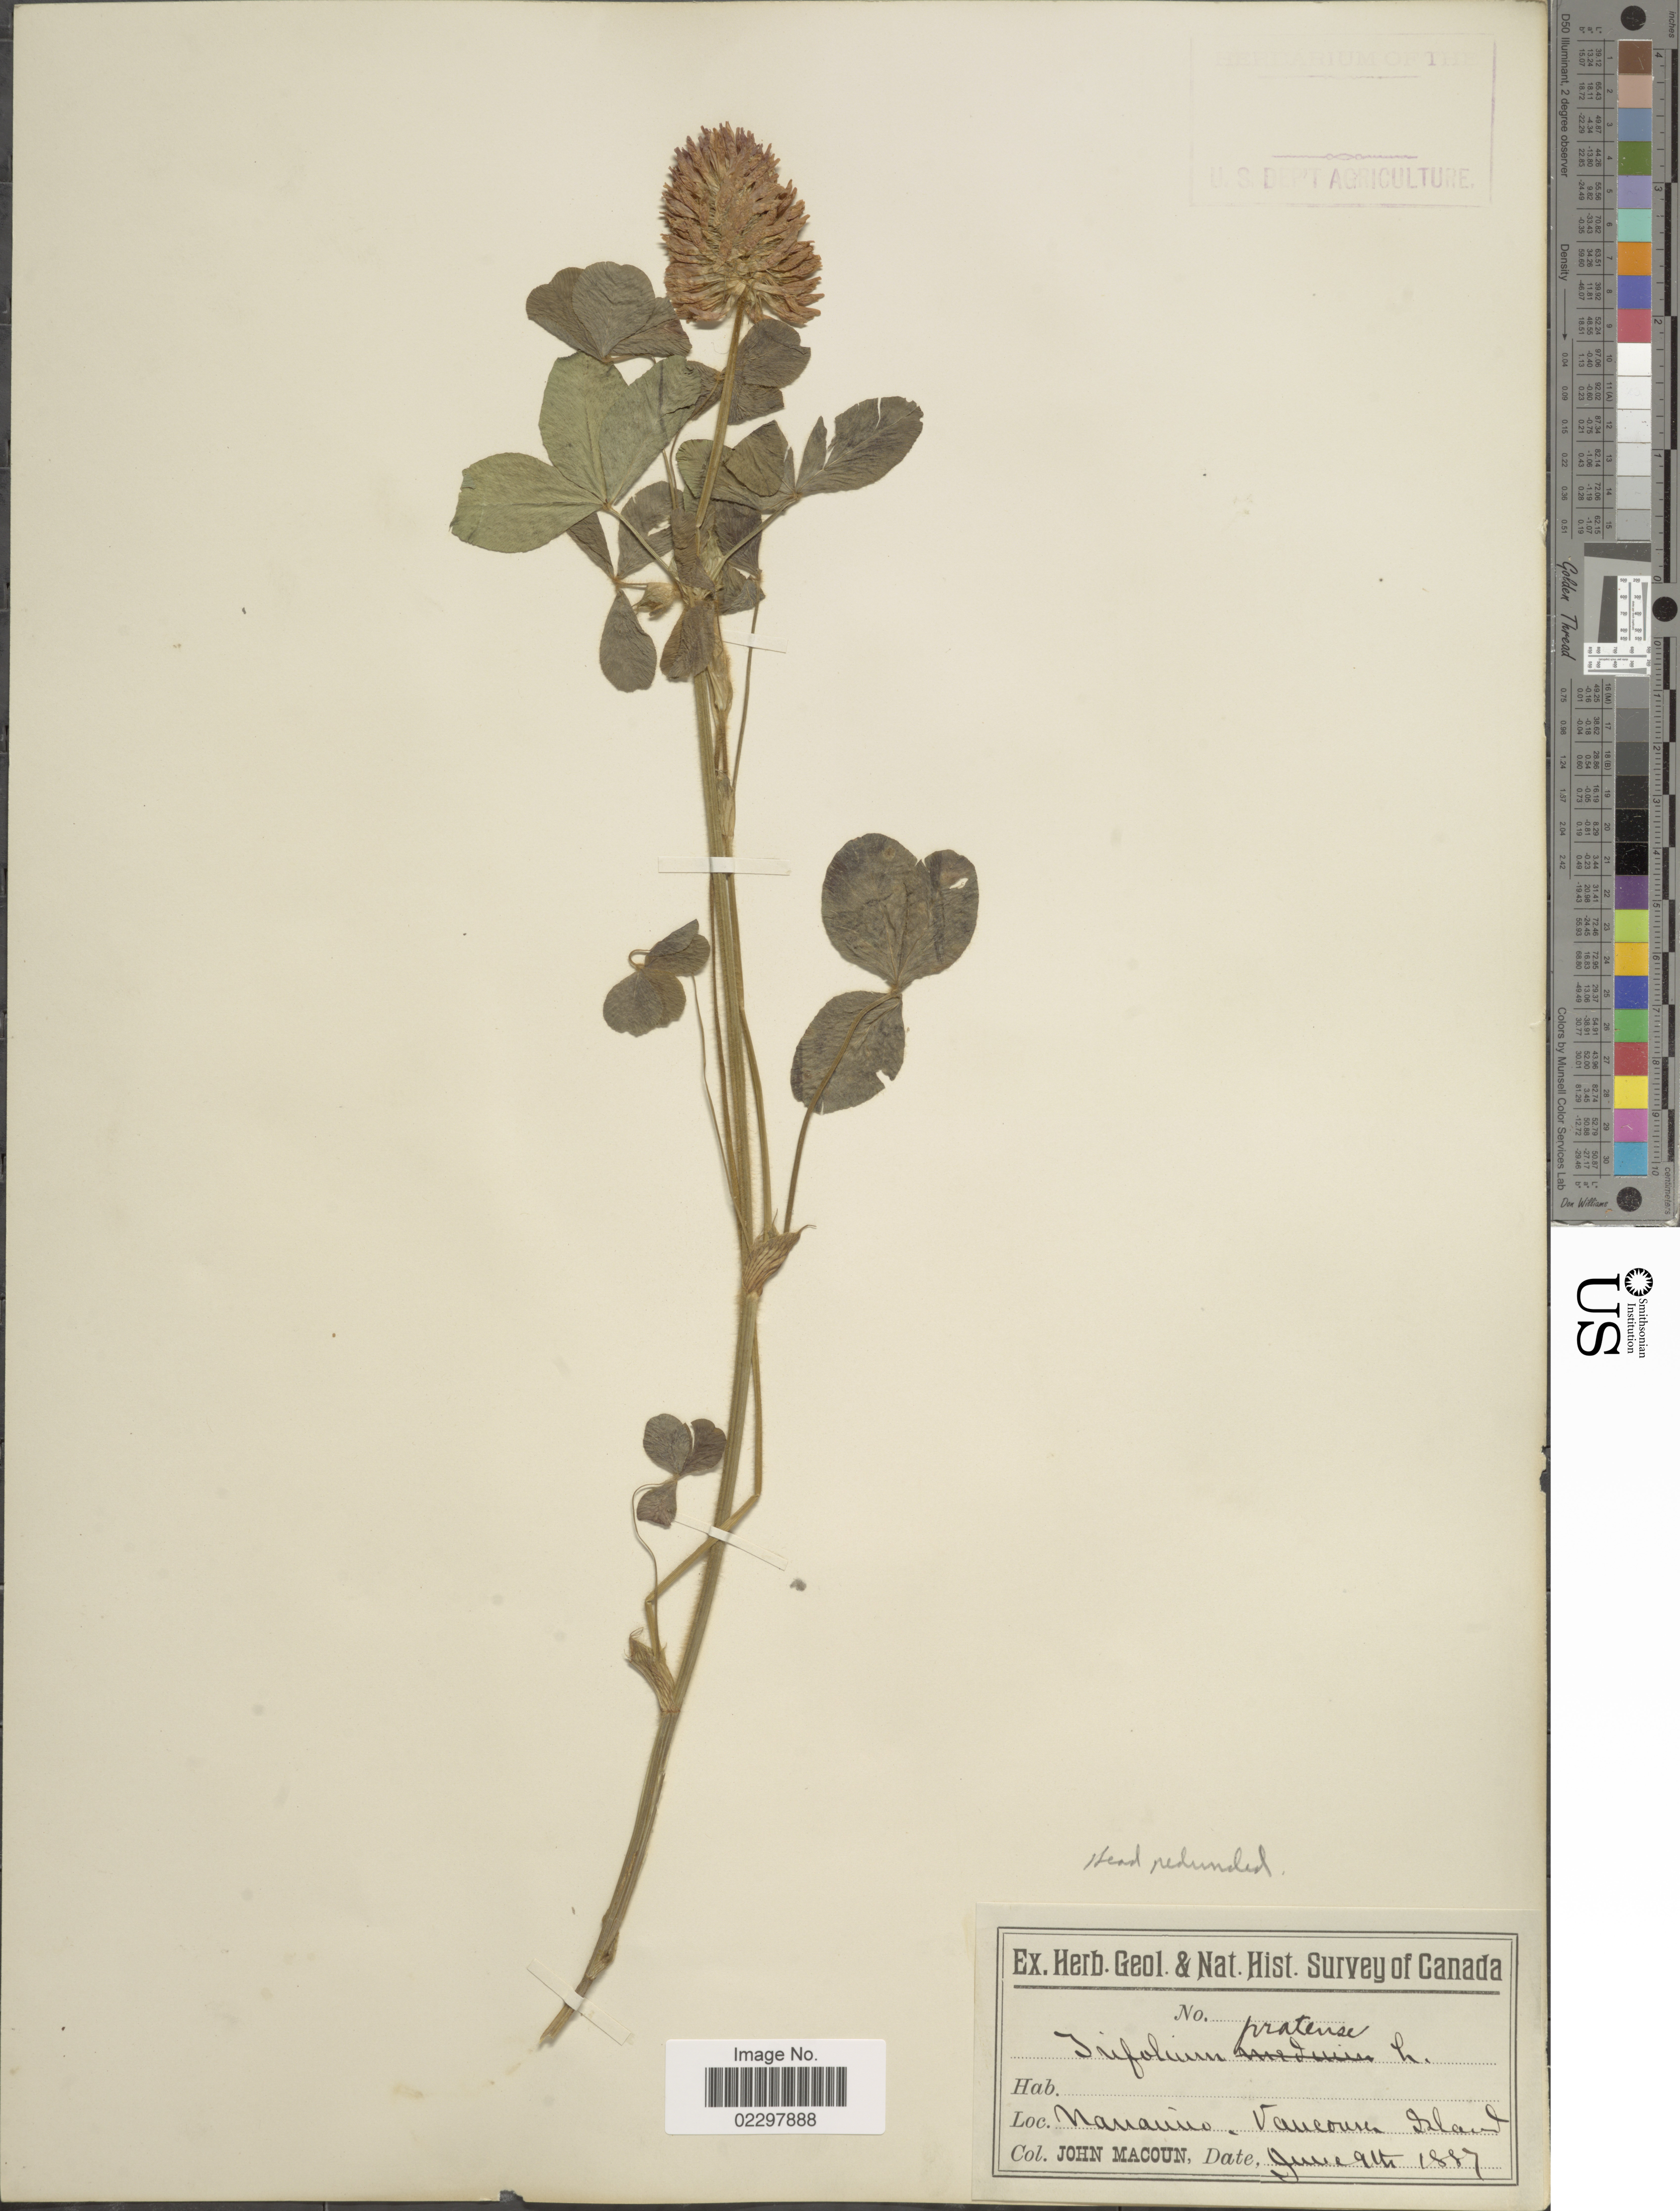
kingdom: Plantae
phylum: Tracheophyta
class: Magnoliopsida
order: Fabales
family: Fabaceae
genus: Trifolium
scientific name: Trifolium pratense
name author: L.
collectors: J. Macoun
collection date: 1887-06-09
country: Canada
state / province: British Columbia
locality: Nanaimo Vancouver Island.